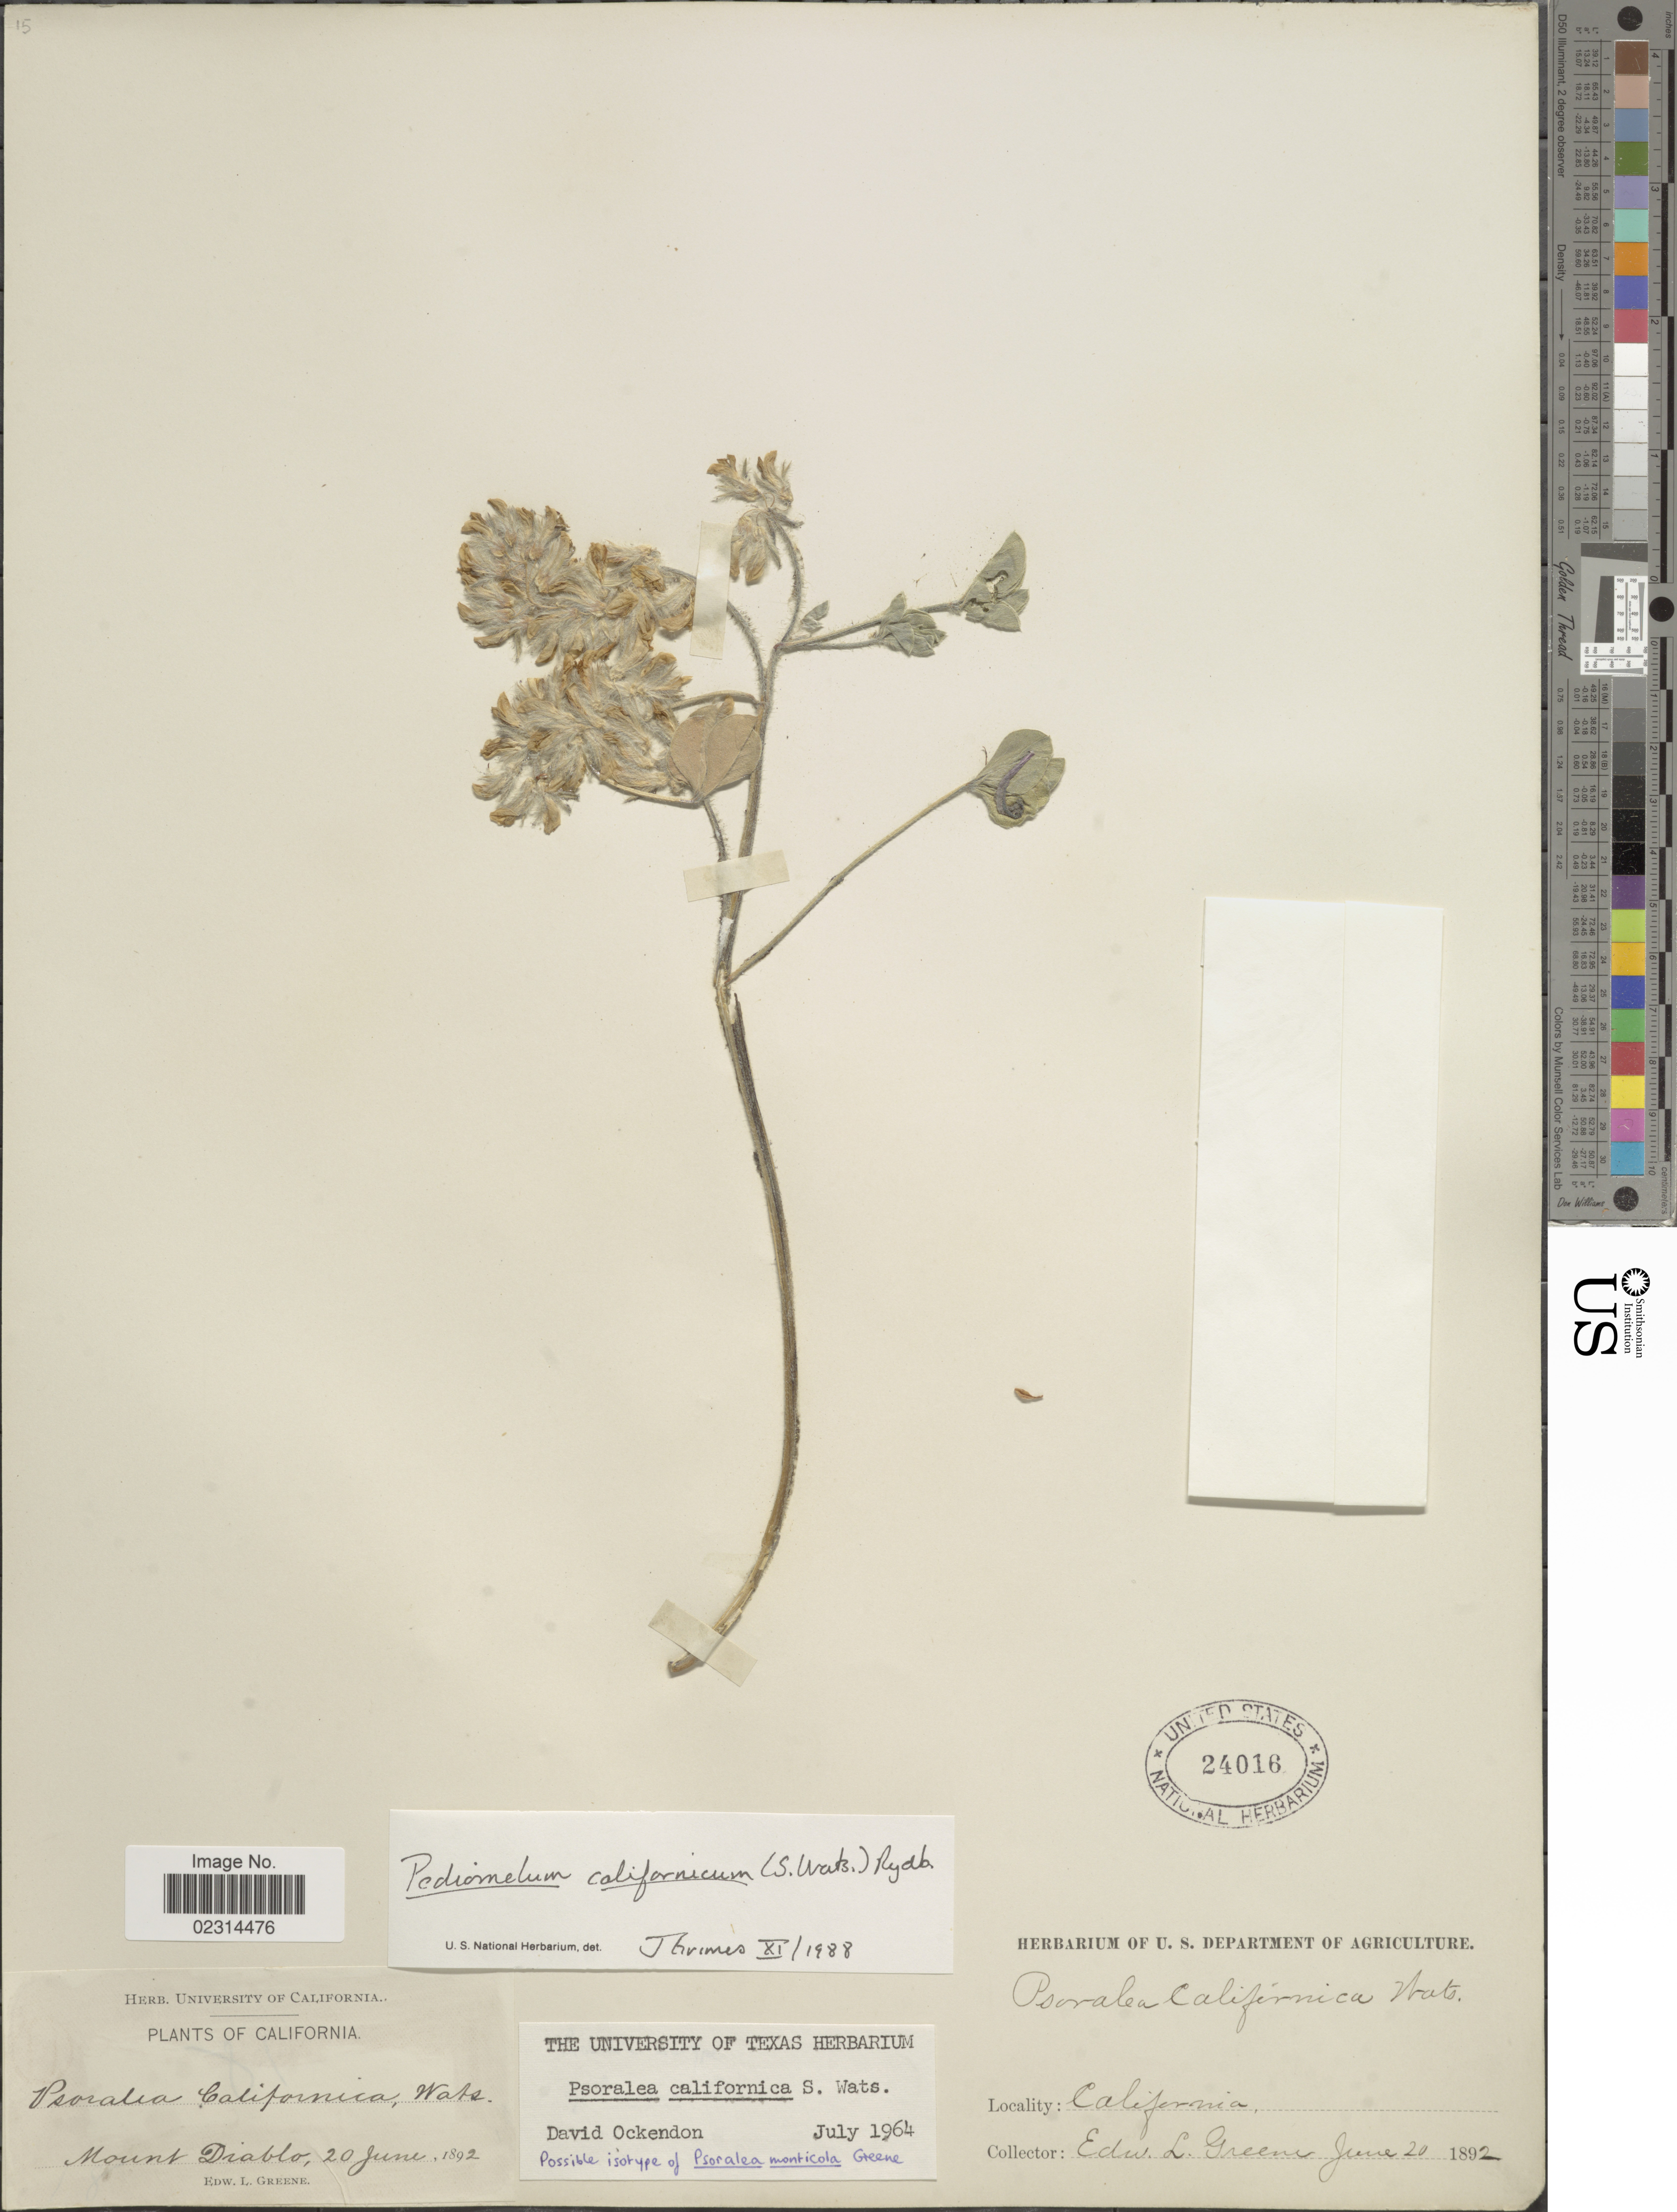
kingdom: Plantae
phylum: Tracheophyta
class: Magnoliopsida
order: Fabales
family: Fabaceae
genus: Pediomelum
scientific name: Pediomelum californicum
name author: (S. Watson) Rydb.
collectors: E. L. Greene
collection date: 1892-06-20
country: United States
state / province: California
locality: Mount Diablo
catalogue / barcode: US 24016